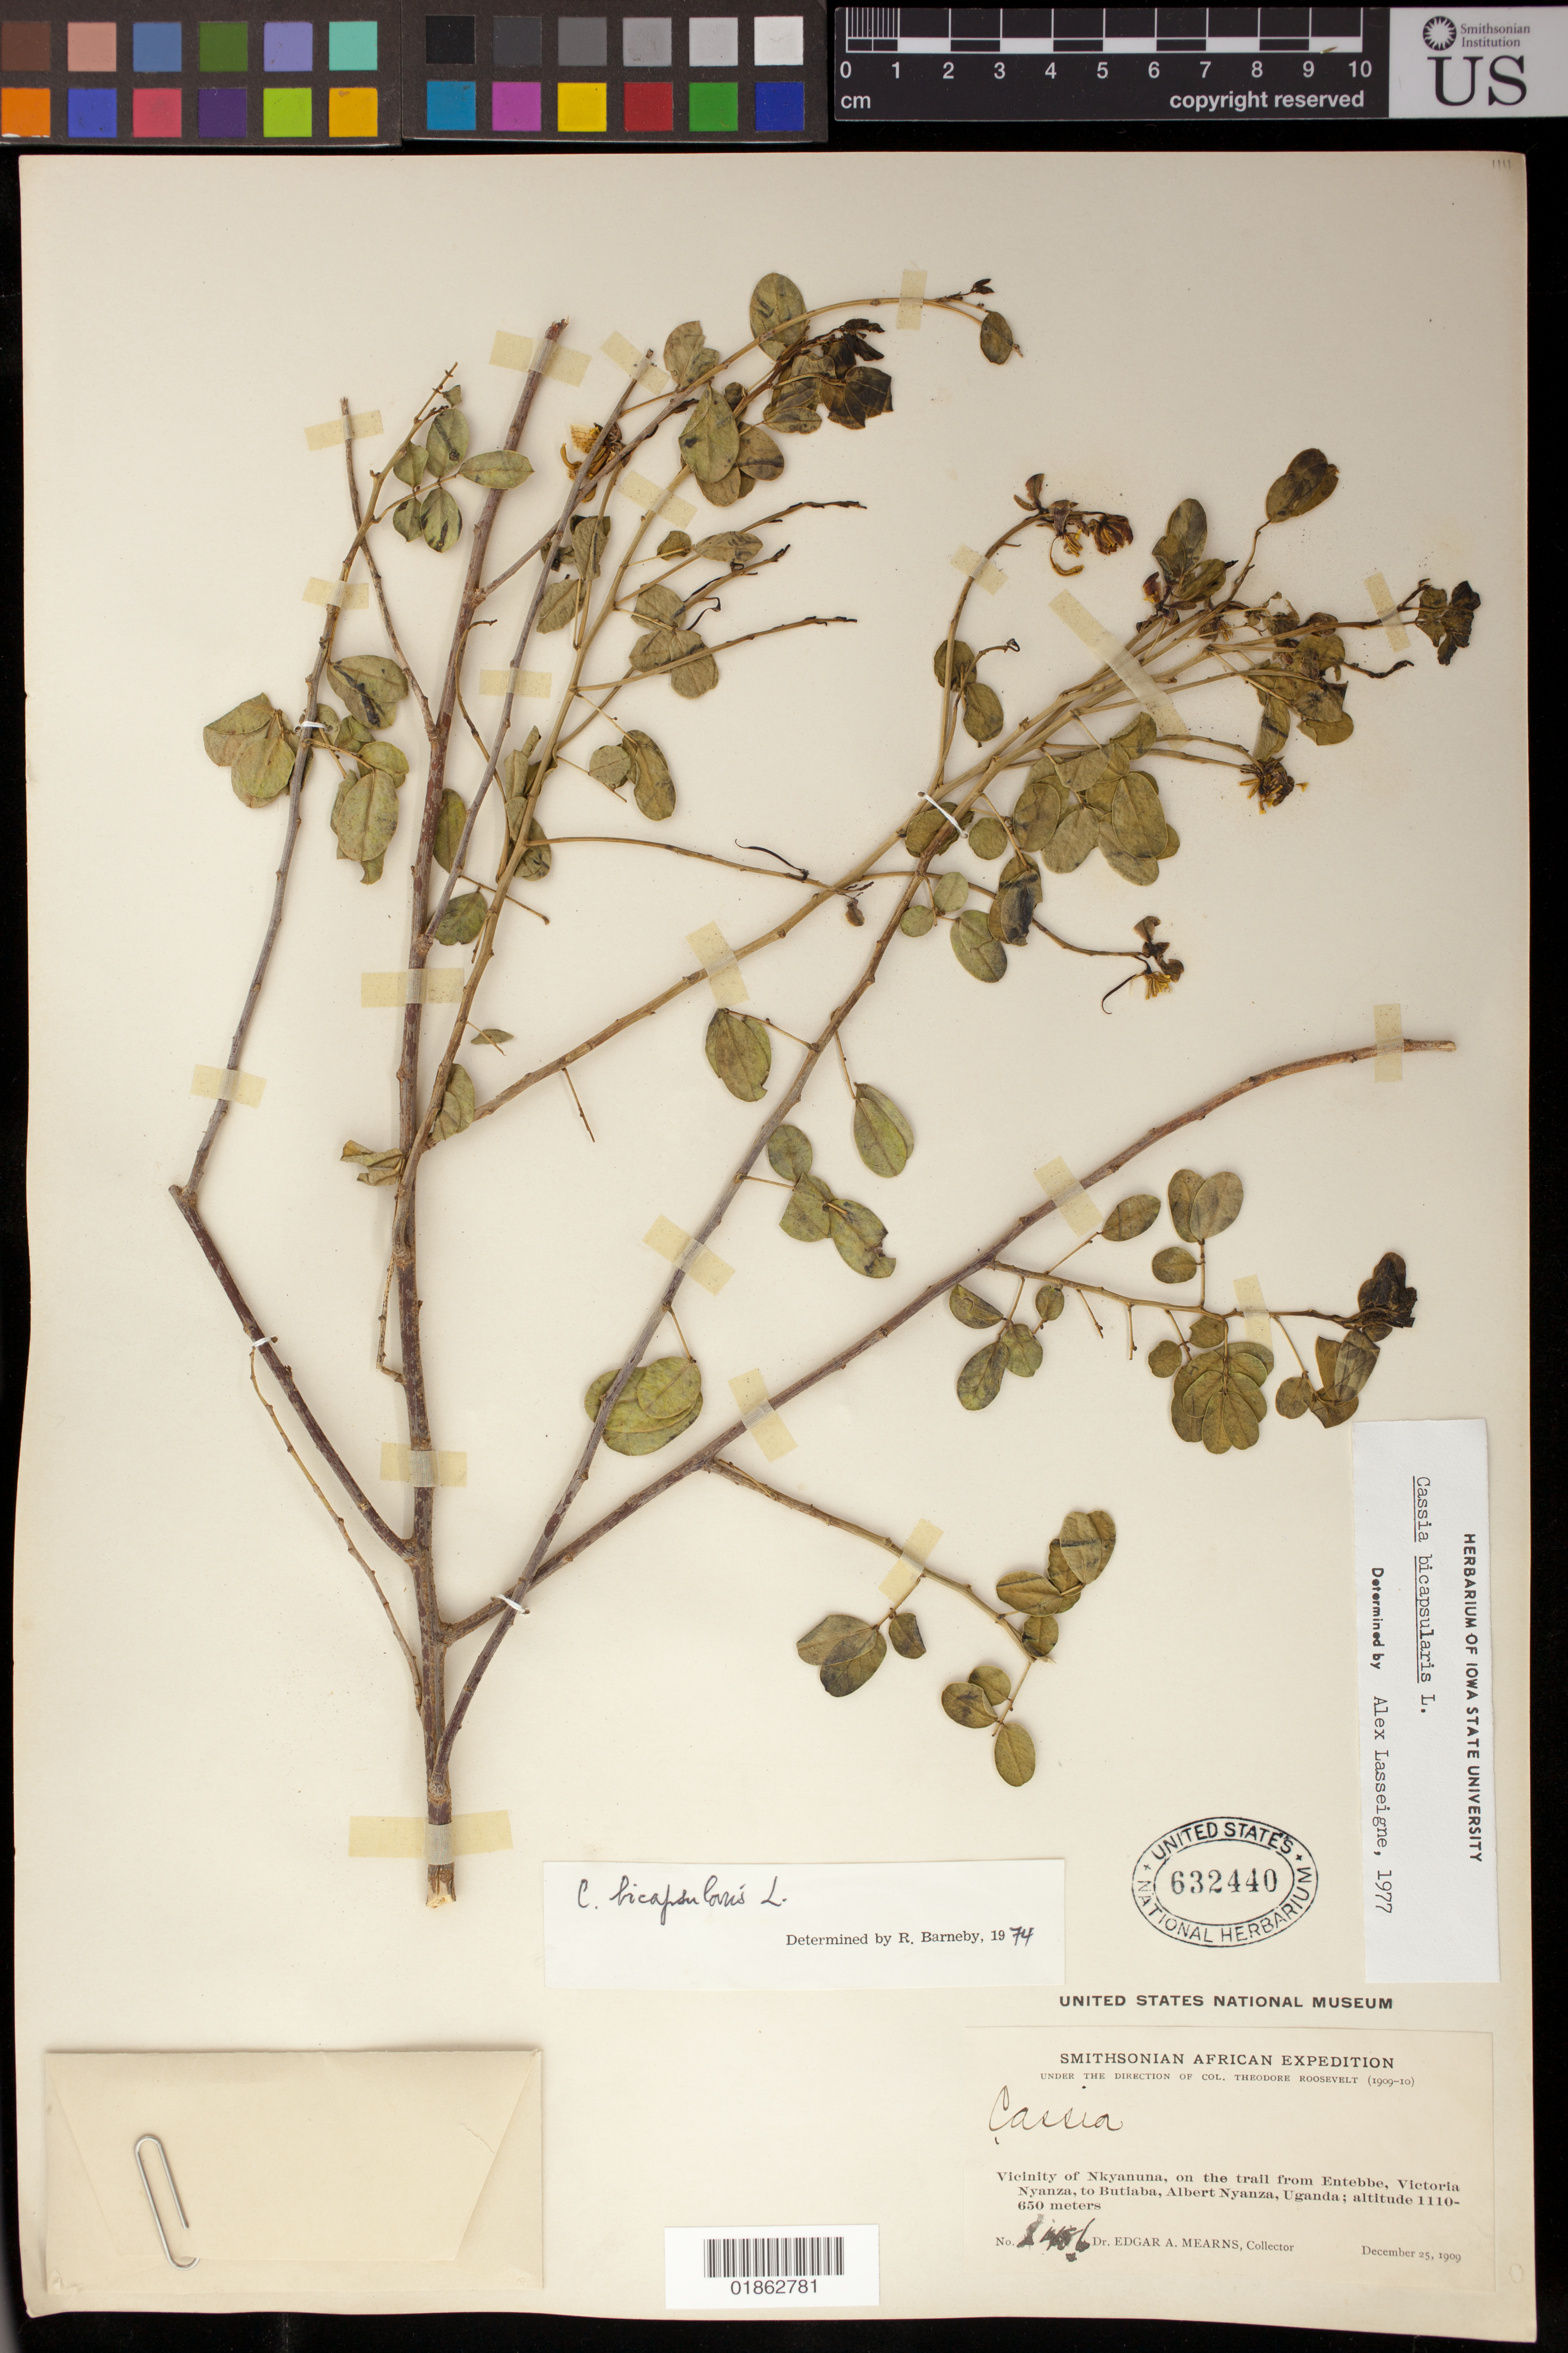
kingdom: Plantae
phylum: Tracheophyta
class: Magnoliopsida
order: Fabales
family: Fabaceae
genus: Senna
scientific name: Senna bicapsularis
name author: (L.) Roxb.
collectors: E. A. Mearns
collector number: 2486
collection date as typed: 25 Dec 1909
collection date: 1909-12-25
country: Uganda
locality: Vicinity of Nkyanuna, on the trail from Entebbe, Victoria Nyanza, to Butiaba, Albert Nyanza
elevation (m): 1110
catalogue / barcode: US 632440